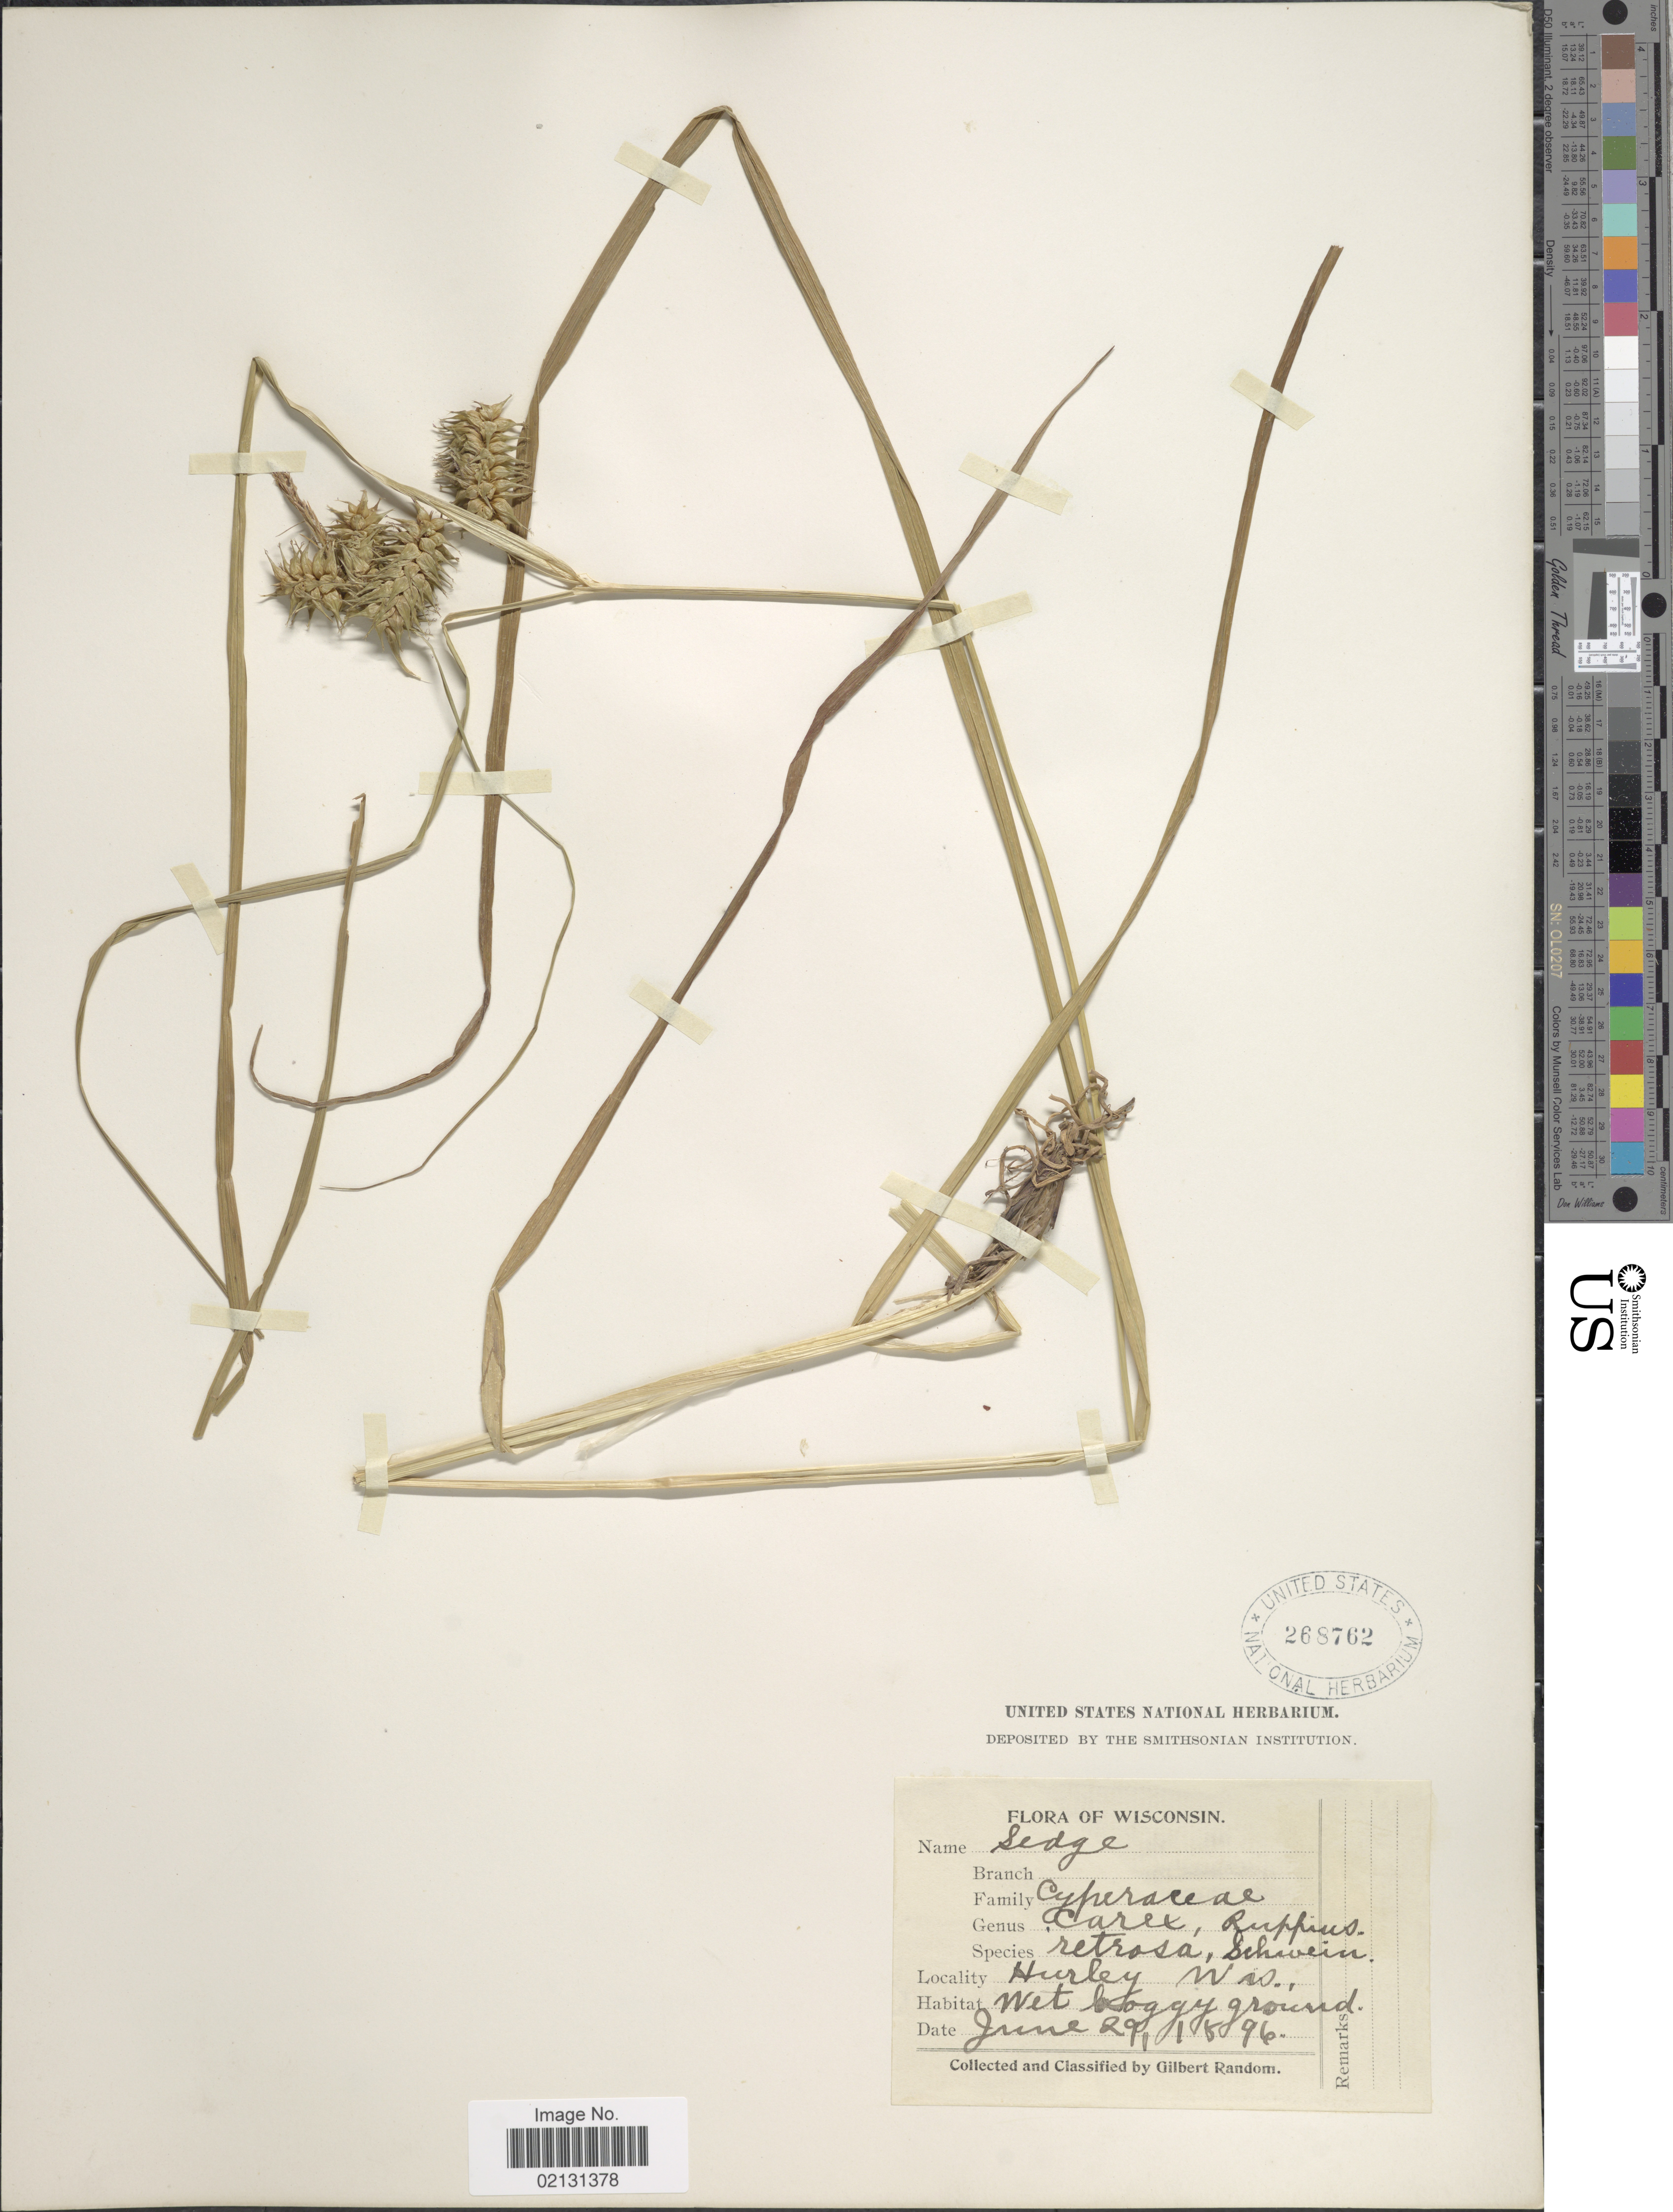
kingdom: Plantae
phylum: Tracheophyta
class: Liliopsida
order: Poales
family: Cyperaceae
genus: Carex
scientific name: Carex retrorsa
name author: Schwein.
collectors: G. Random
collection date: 1896-06-29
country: United States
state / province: Wisconsin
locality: Hurley , Wet boggy ground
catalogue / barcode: US 268762